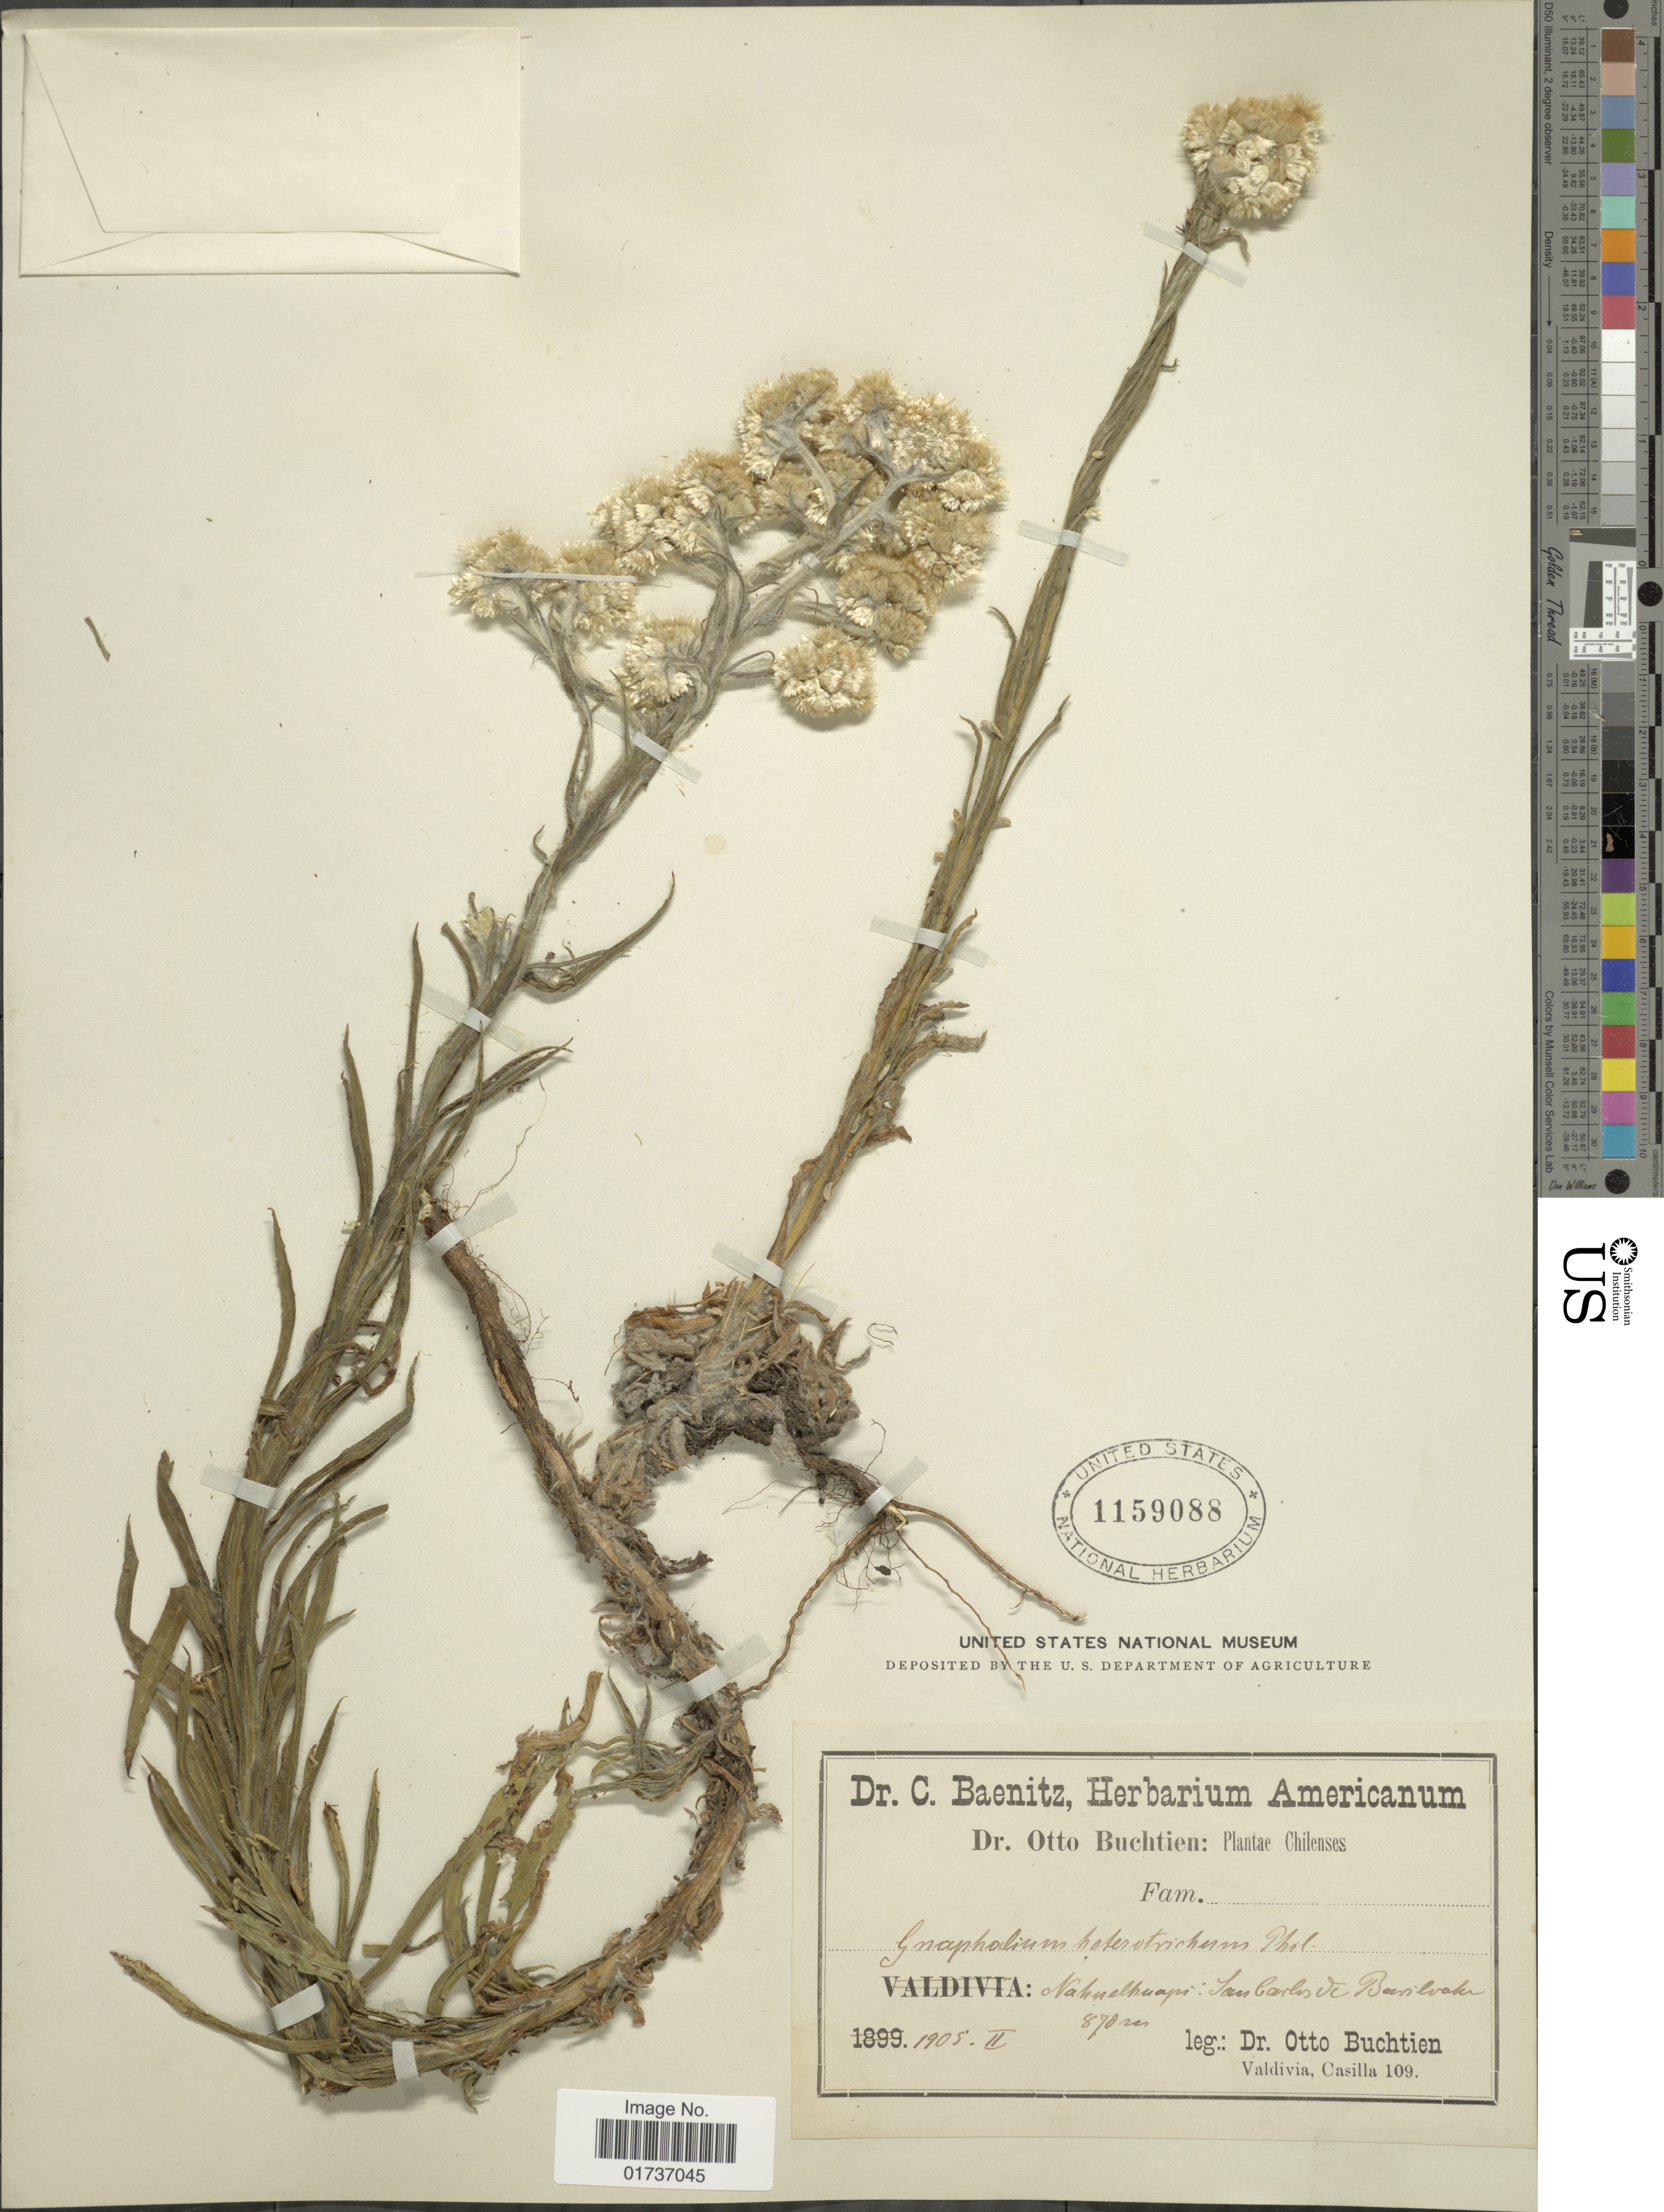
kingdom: Plantae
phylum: Tracheophyta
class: Magnoliopsida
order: Asterales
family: Asteraceae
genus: Gnaphalium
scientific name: Gnaphalium heterotrichum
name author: Phil.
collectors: O. Buchtien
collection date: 1905-02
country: Chile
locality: Nahuelhuapi: San Carlos de Bariloche.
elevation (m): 870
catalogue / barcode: US 1159088